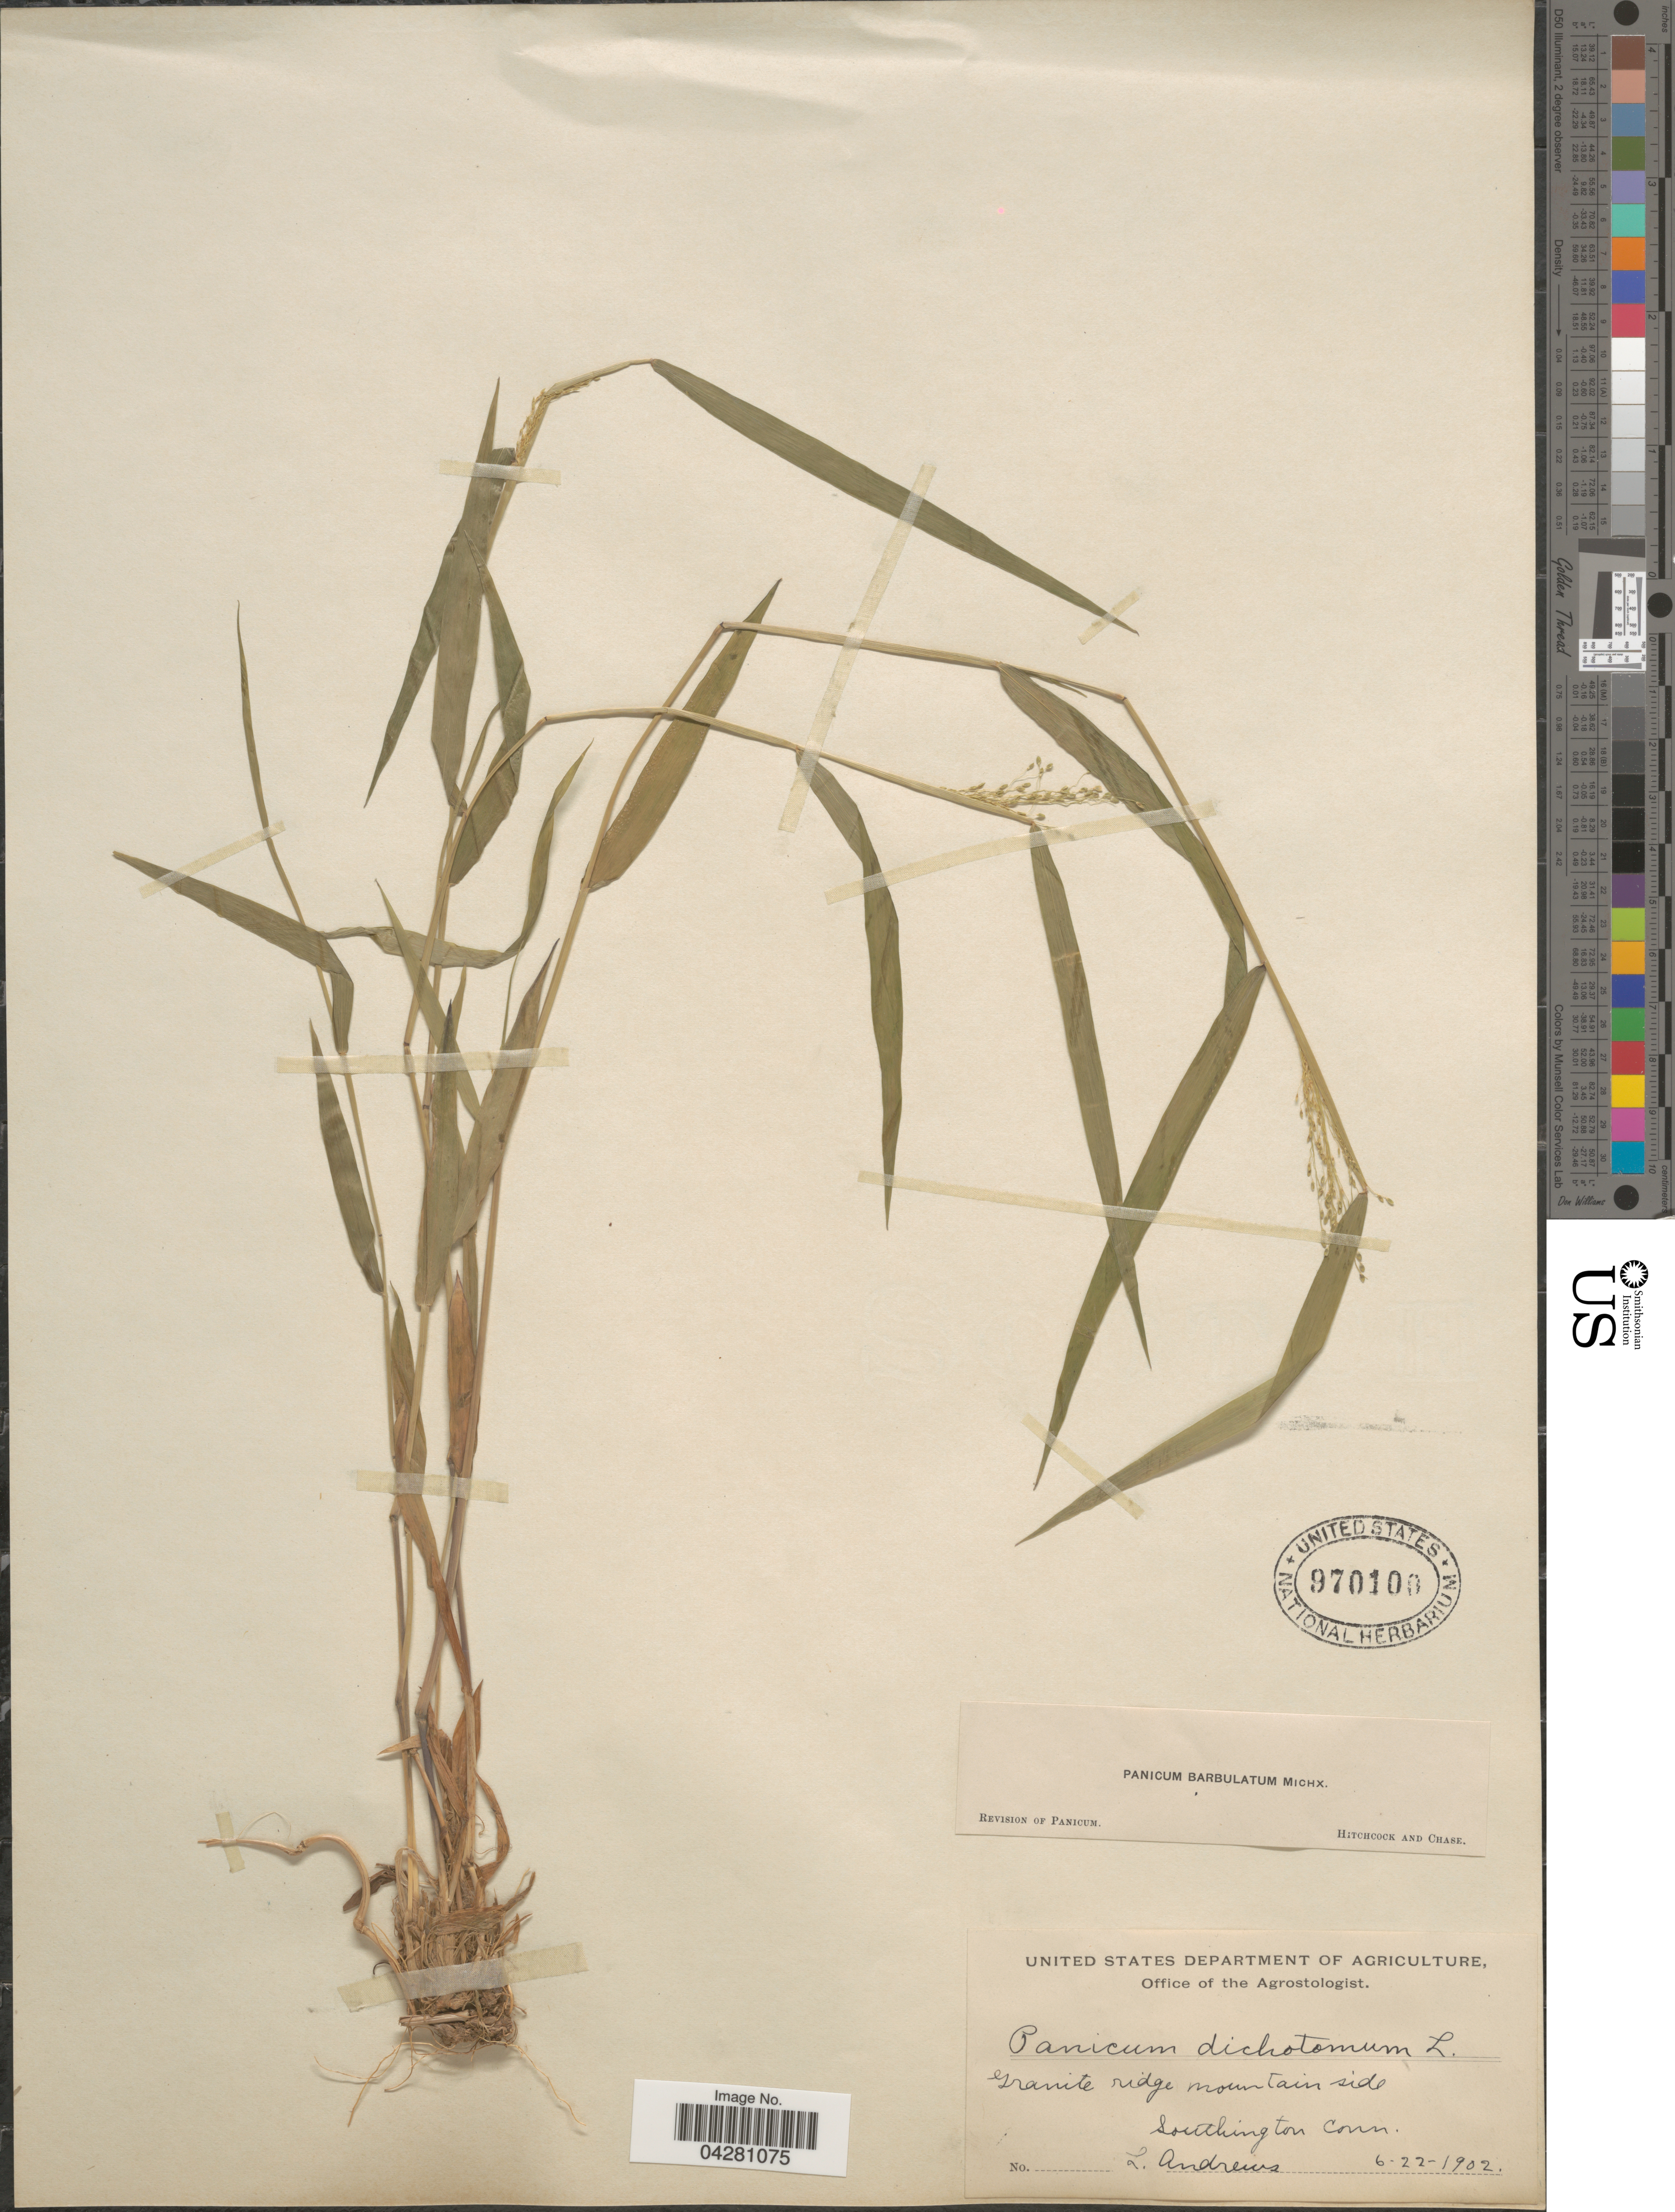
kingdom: Plantae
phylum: Tracheophyta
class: Liliopsida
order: Poales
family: Poaceae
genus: Dichanthelium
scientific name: Dichanthelium dichotomum var. dichotomum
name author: (L.) Gould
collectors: L. Andrews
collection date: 1902-06-22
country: United States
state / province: Connecticut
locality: Granite ridge mountain side. Southington.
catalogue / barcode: US 970100